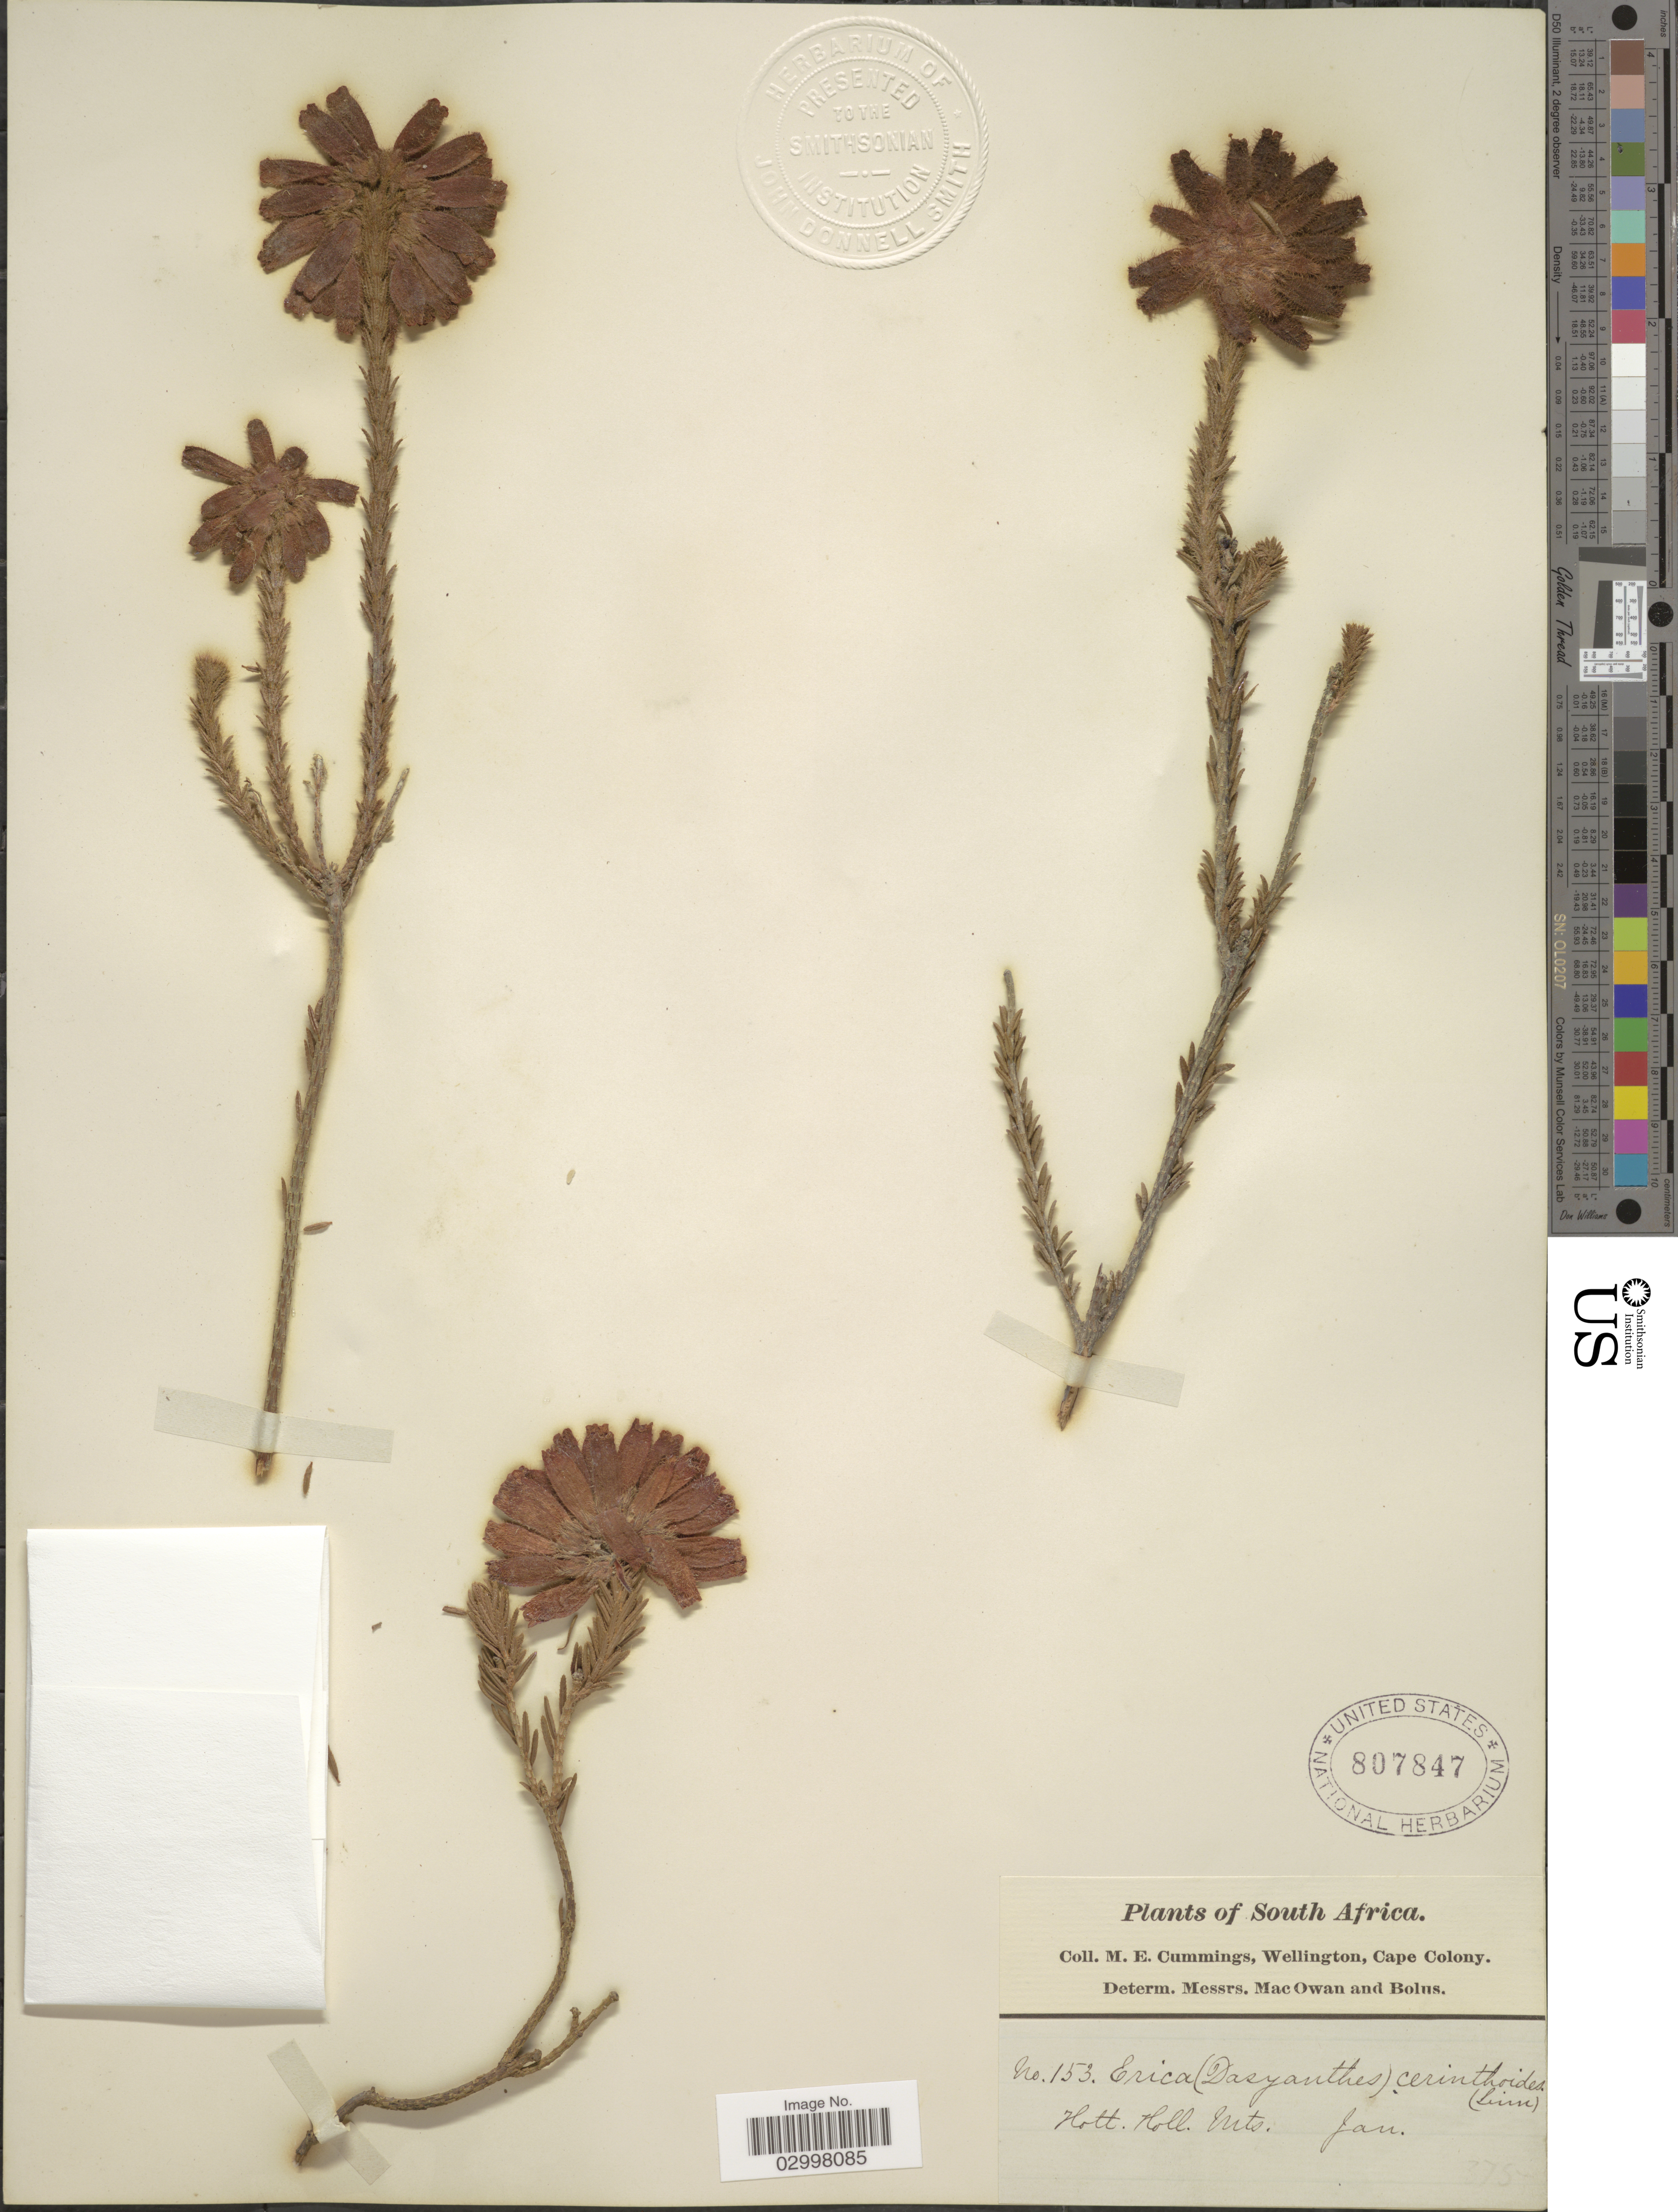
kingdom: Plantae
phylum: Tracheophyta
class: Magnoliopsida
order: Ericales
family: Ericaceae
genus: Erica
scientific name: Erica cerinthoides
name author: L.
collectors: M. E. Cummings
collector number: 153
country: South Africa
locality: Hott. Holl. Mts.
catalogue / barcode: US 807847